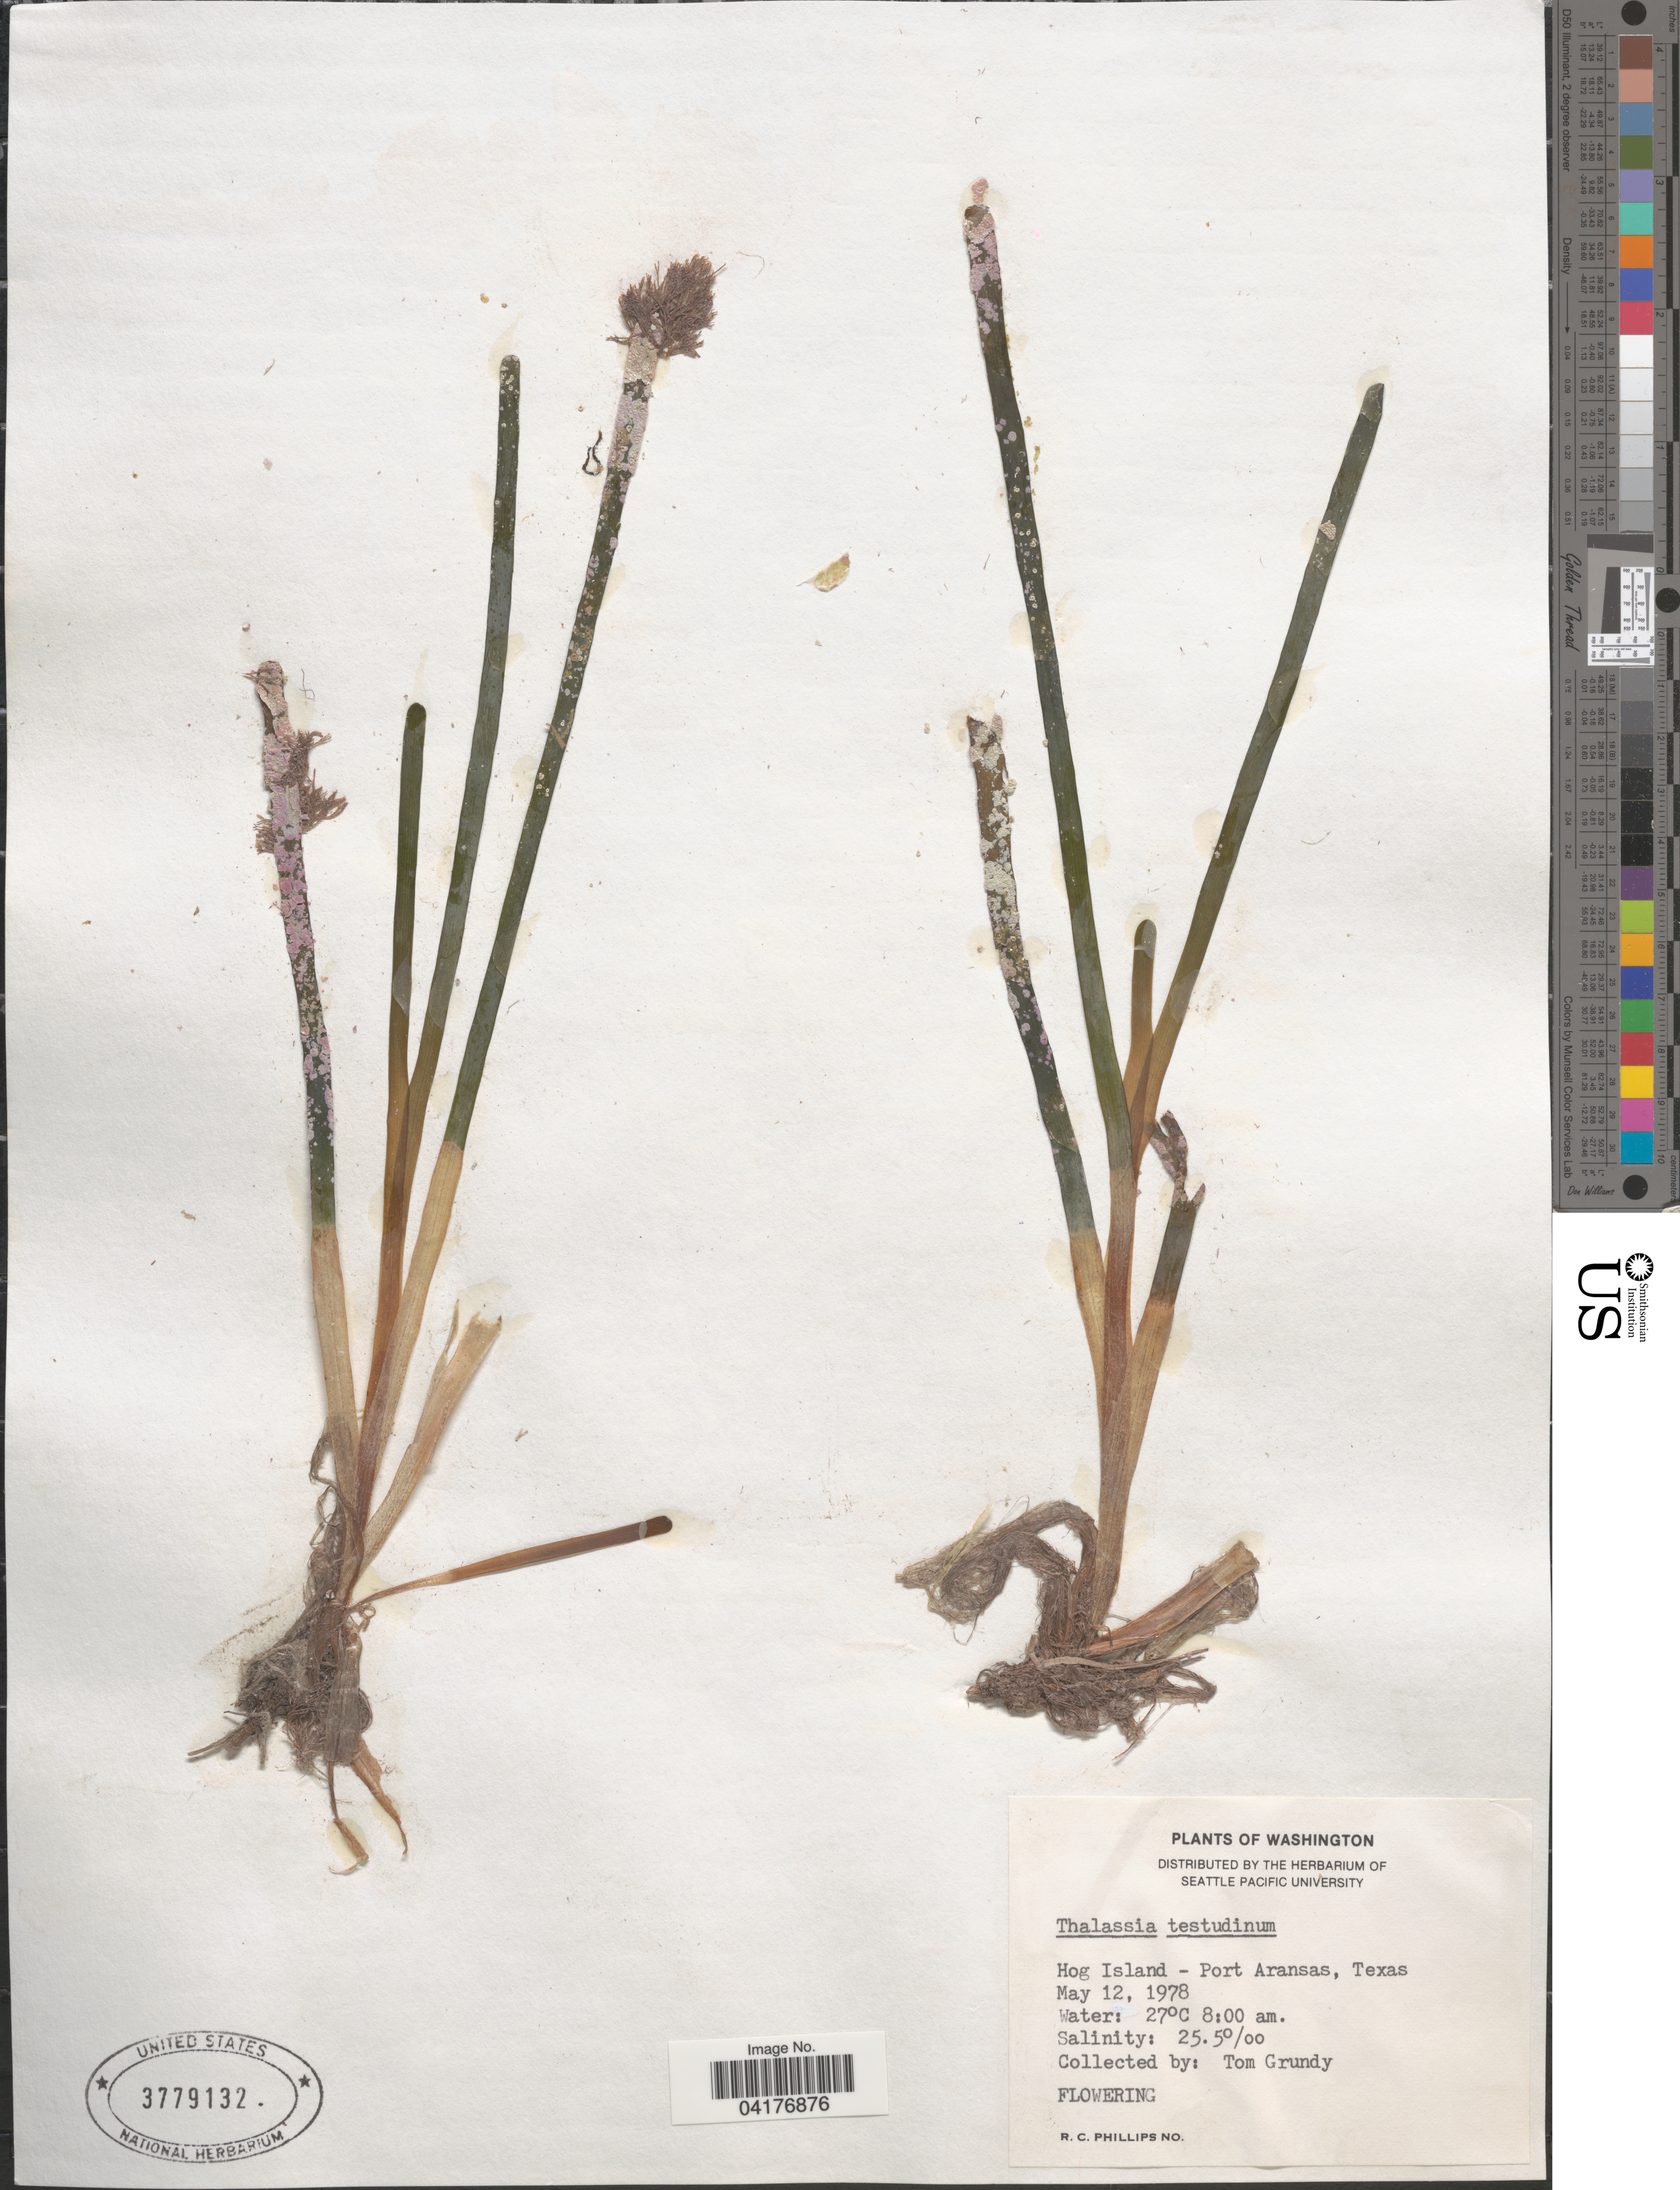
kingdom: Plantae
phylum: Tracheophyta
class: Liliopsida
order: Alismatales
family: Hydrocharitaceae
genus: Thalassia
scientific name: Thalassia testudinum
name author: Banks & Sol. ex K.D. Koenig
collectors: T. Grundy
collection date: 1978-05-12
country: United States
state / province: Texas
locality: Hog Island - Port Aransas.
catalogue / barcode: US 3779132